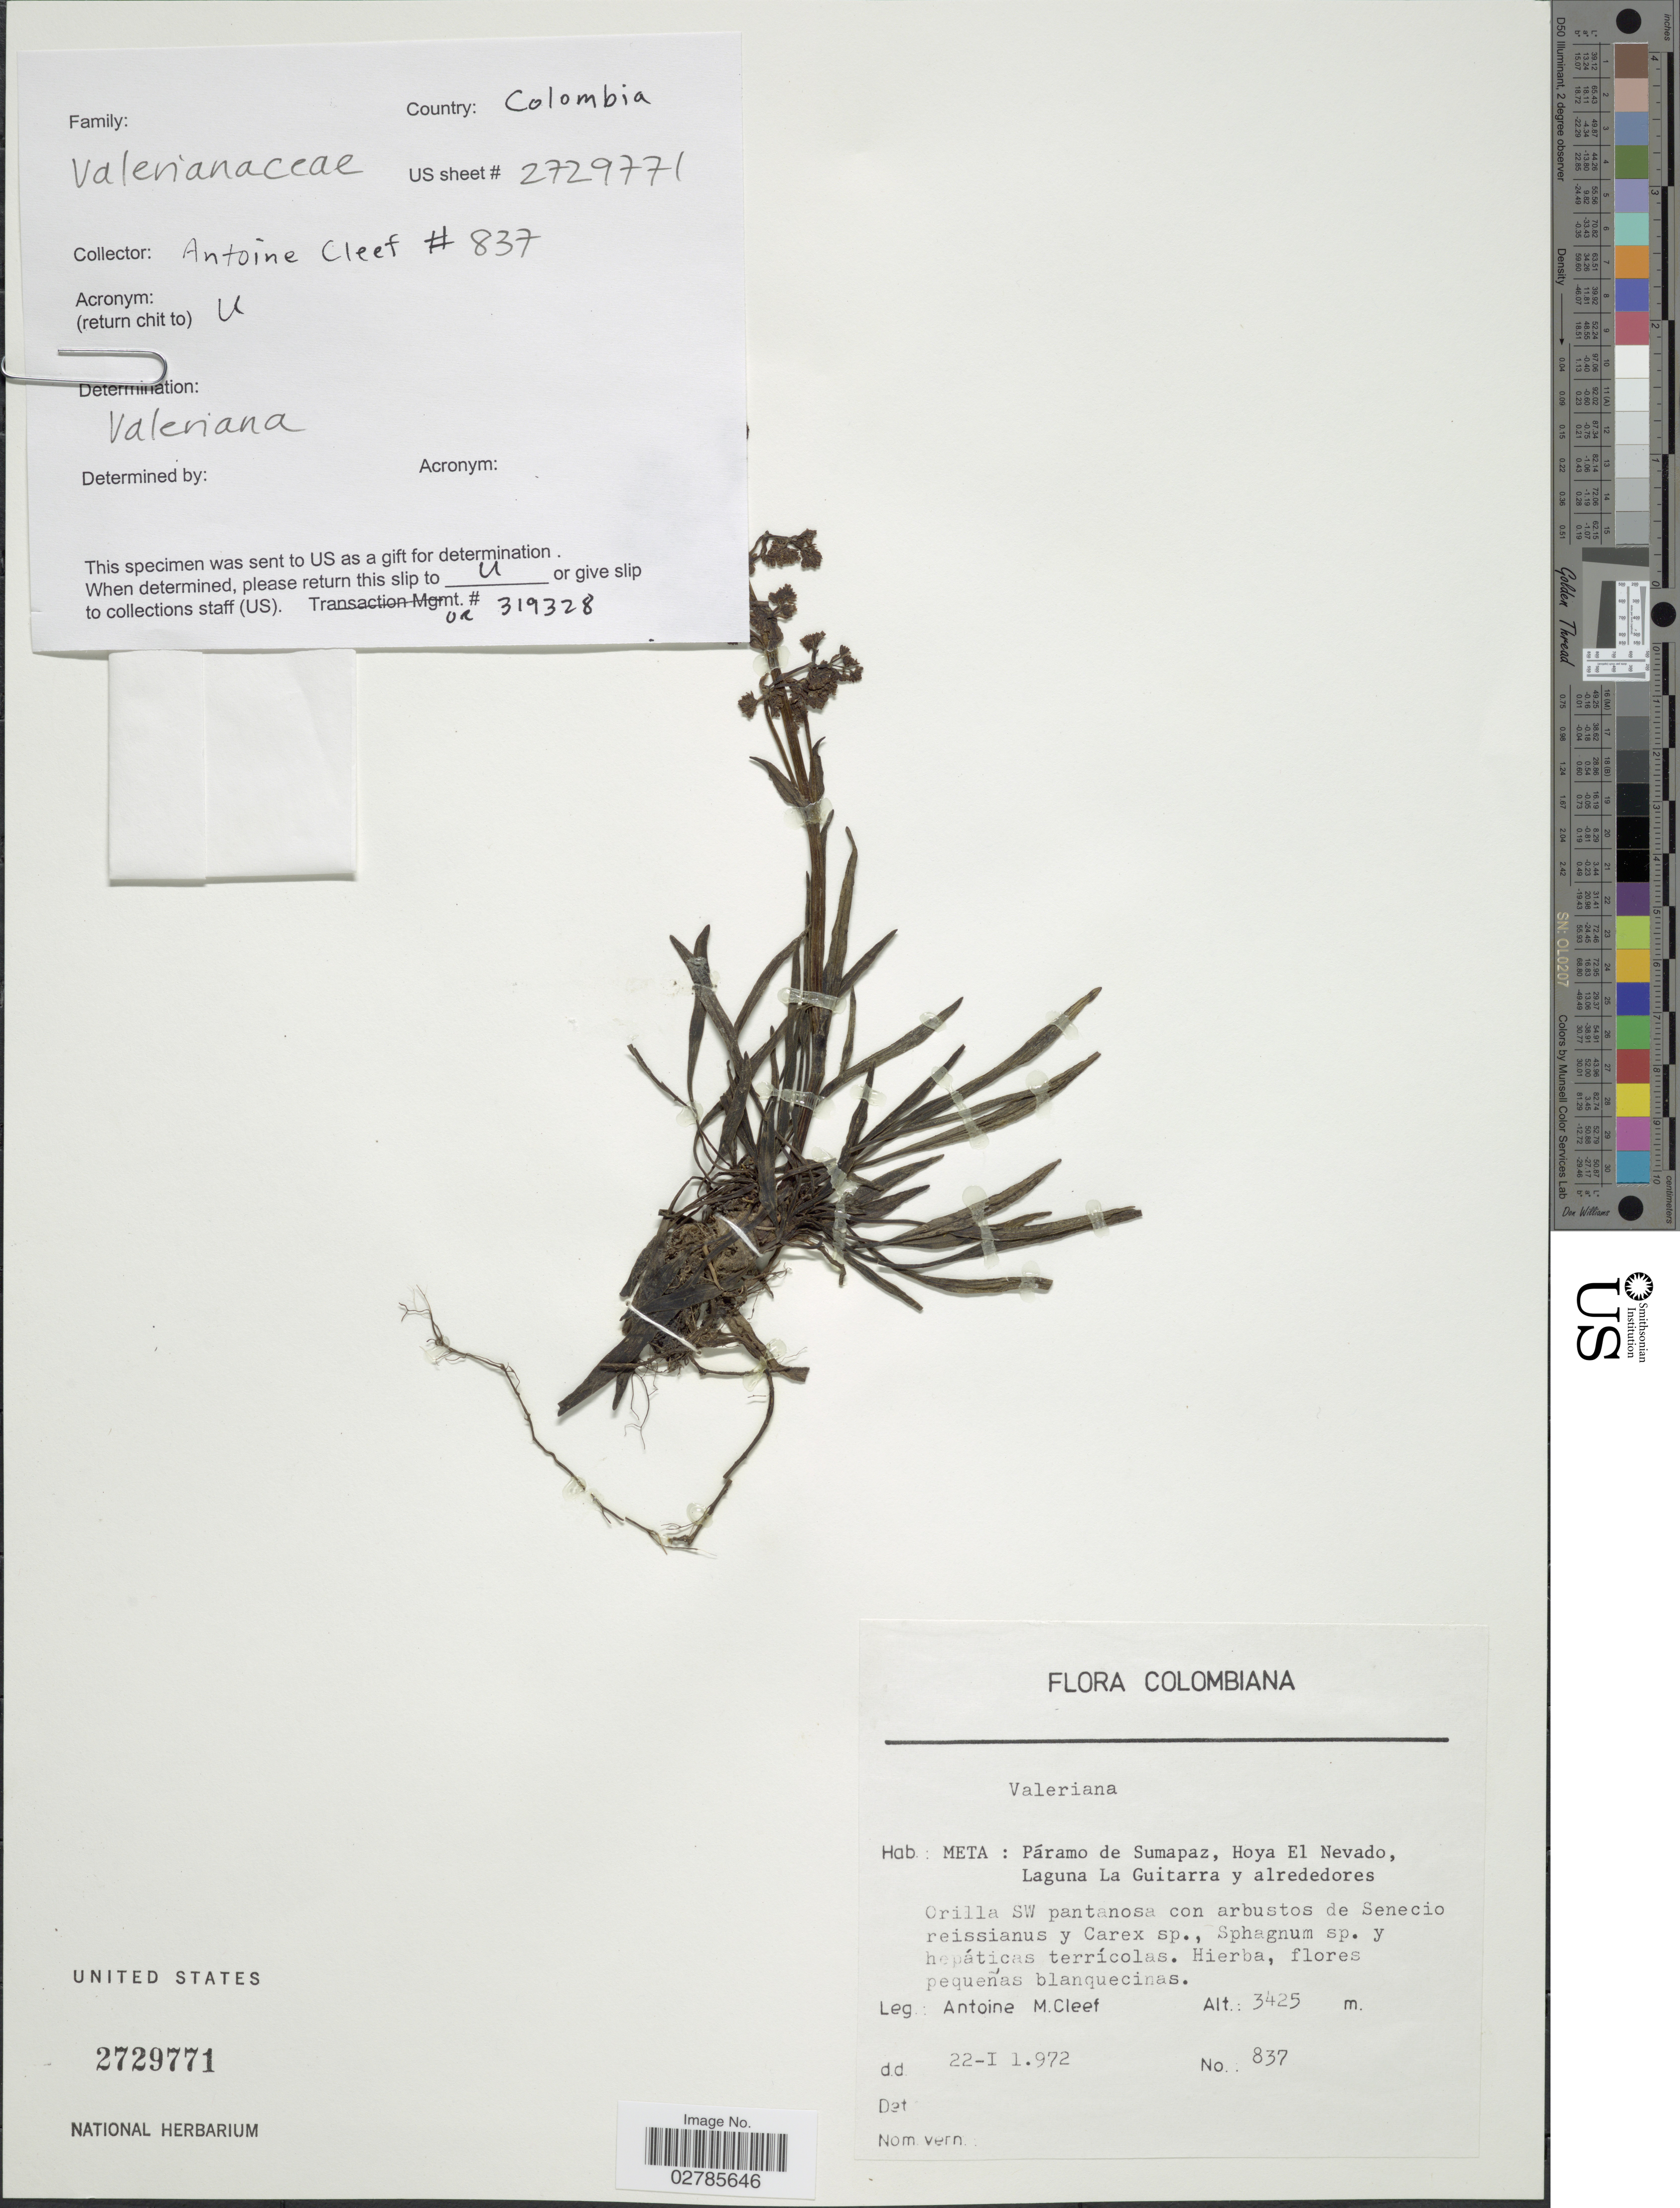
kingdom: Plantae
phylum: Tracheophyta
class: Magnoliopsida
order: Dipsacales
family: Caprifoliaceae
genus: Valeriana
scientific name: Valeriana sp.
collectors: A. M. Cleef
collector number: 837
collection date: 1972-01-22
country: Colombia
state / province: Meta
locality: Páramo de Sumapaz, Hoya El Nevado, Laguna La Guitarra y alrededores.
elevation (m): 3425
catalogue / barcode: US 2729771